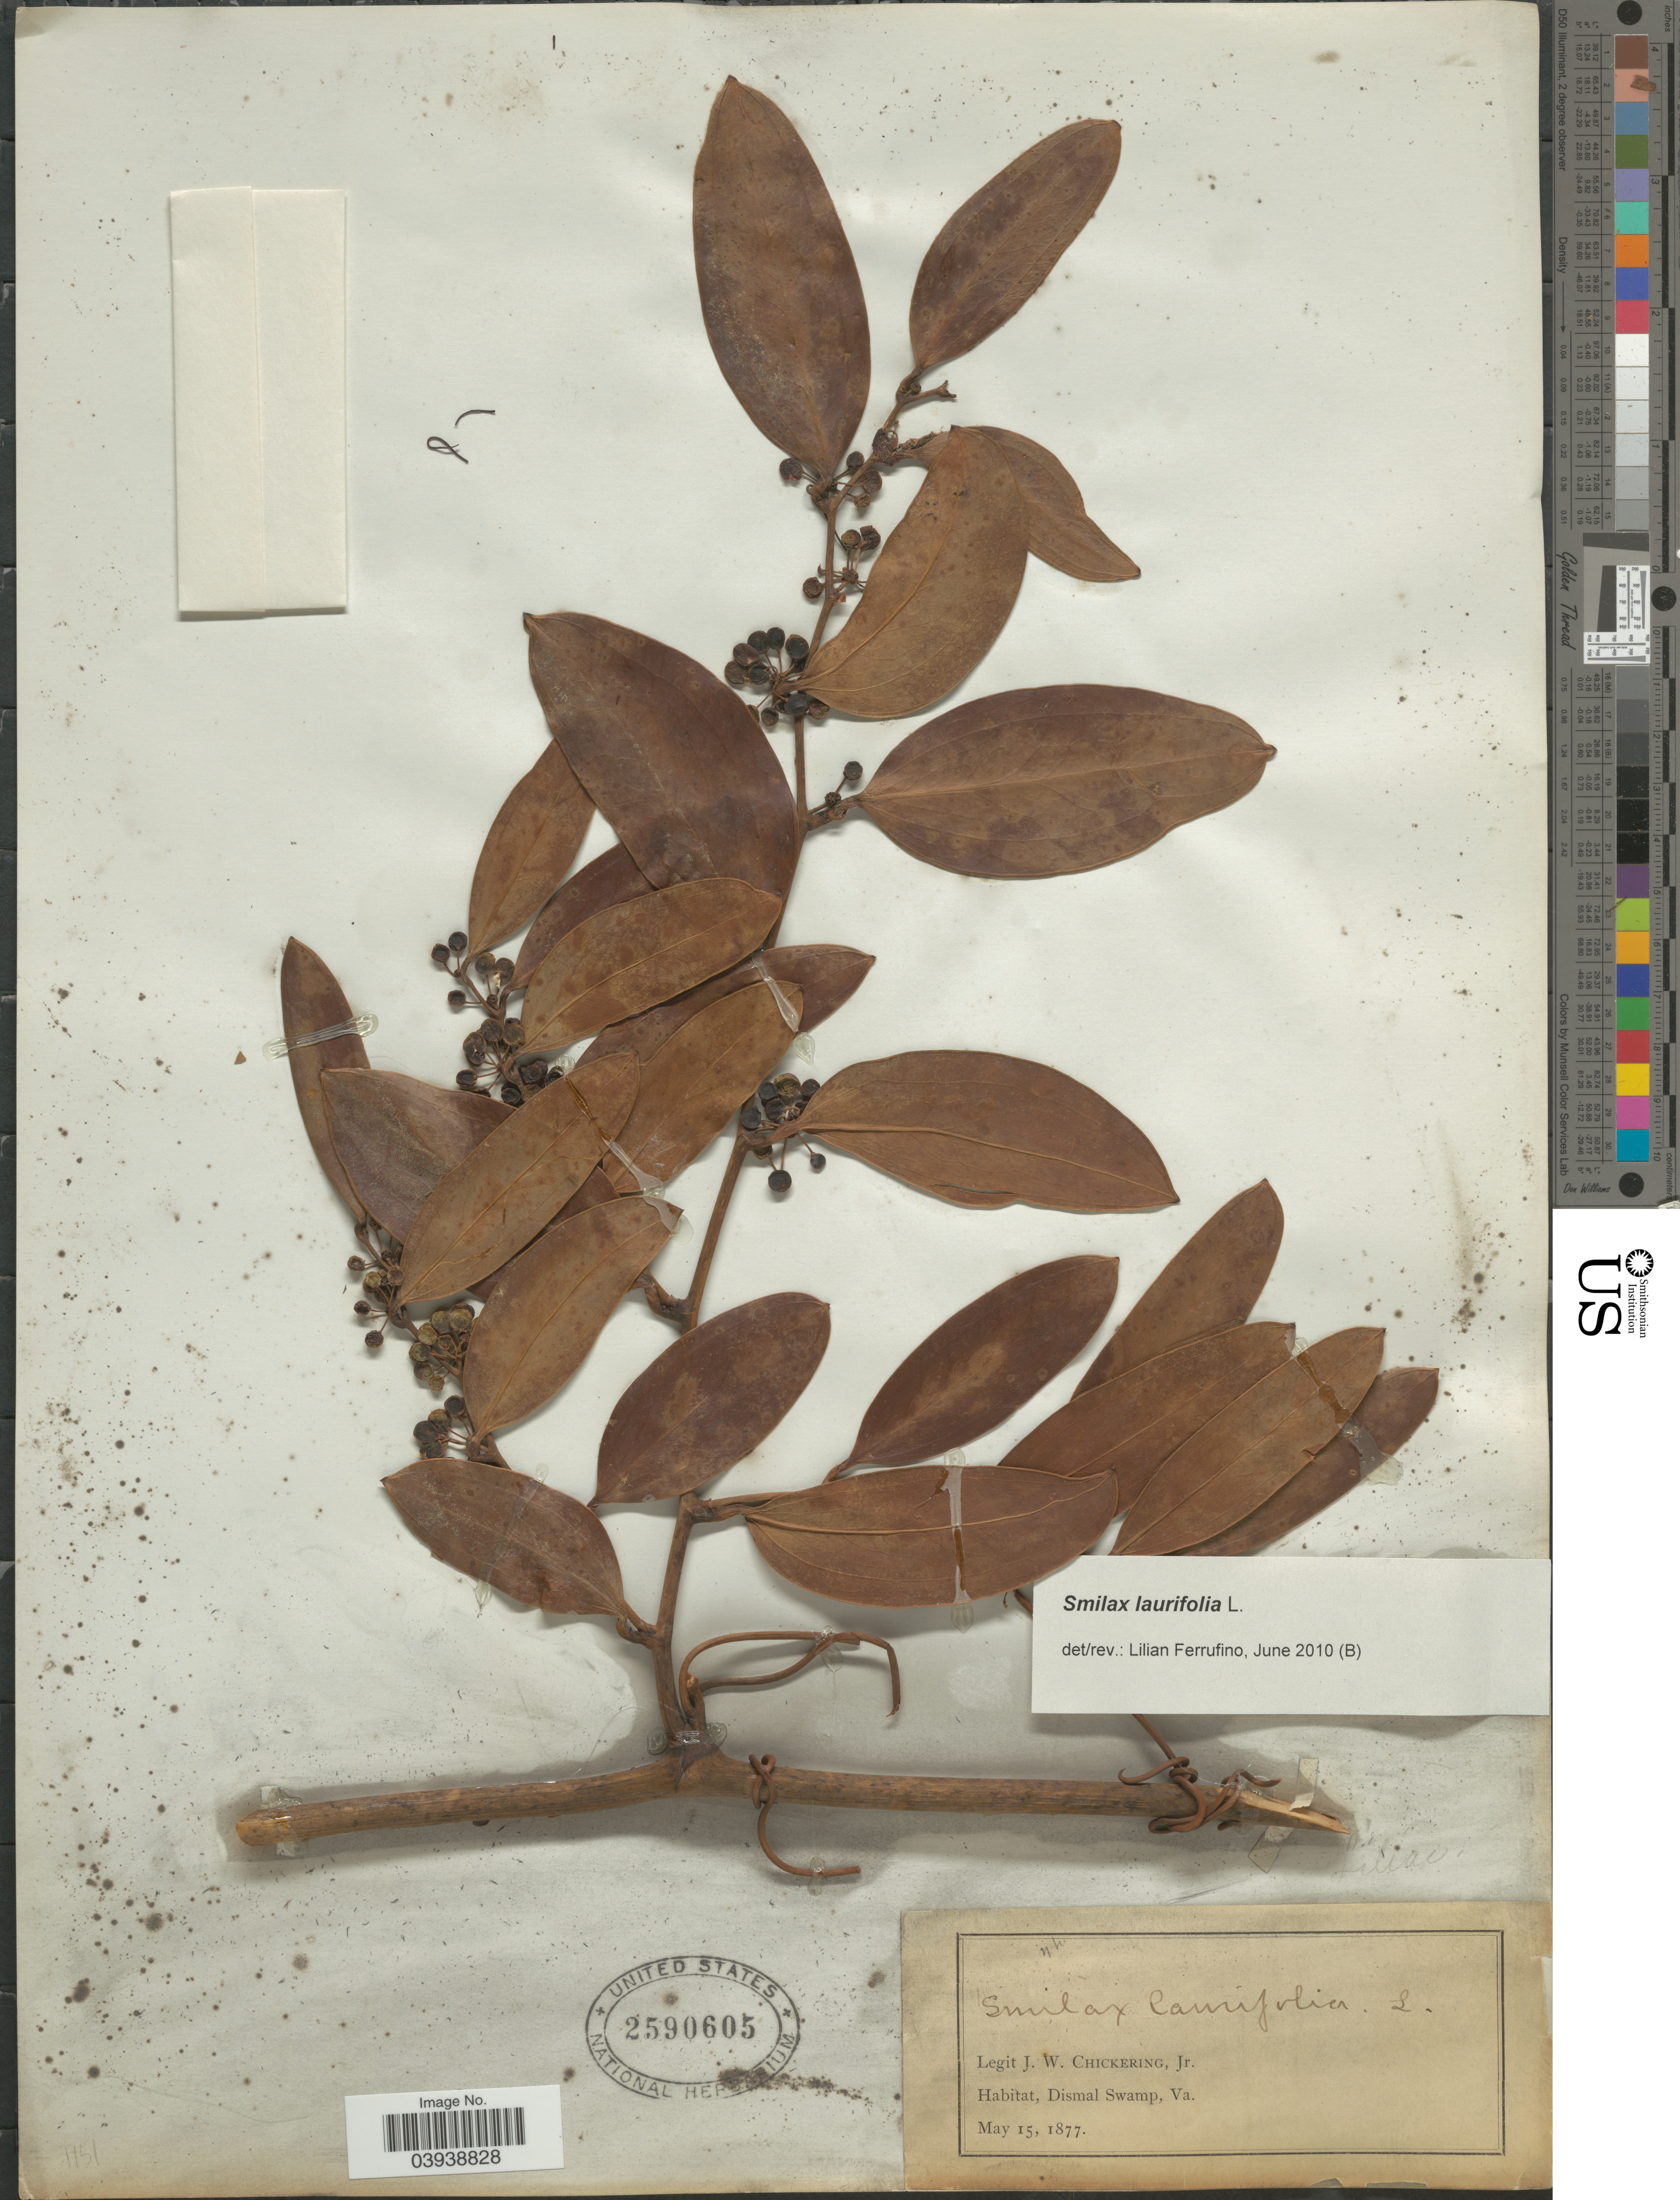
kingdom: Plantae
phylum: Tracheophyta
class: Liliopsida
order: Liliales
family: Smilacaceae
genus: Smilax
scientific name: Smilax laurifolia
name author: L.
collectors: J. W. Chickering Jr.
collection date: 1877-05-15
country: United States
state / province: Virginia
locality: Dismal Swamp.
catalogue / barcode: US 2590605